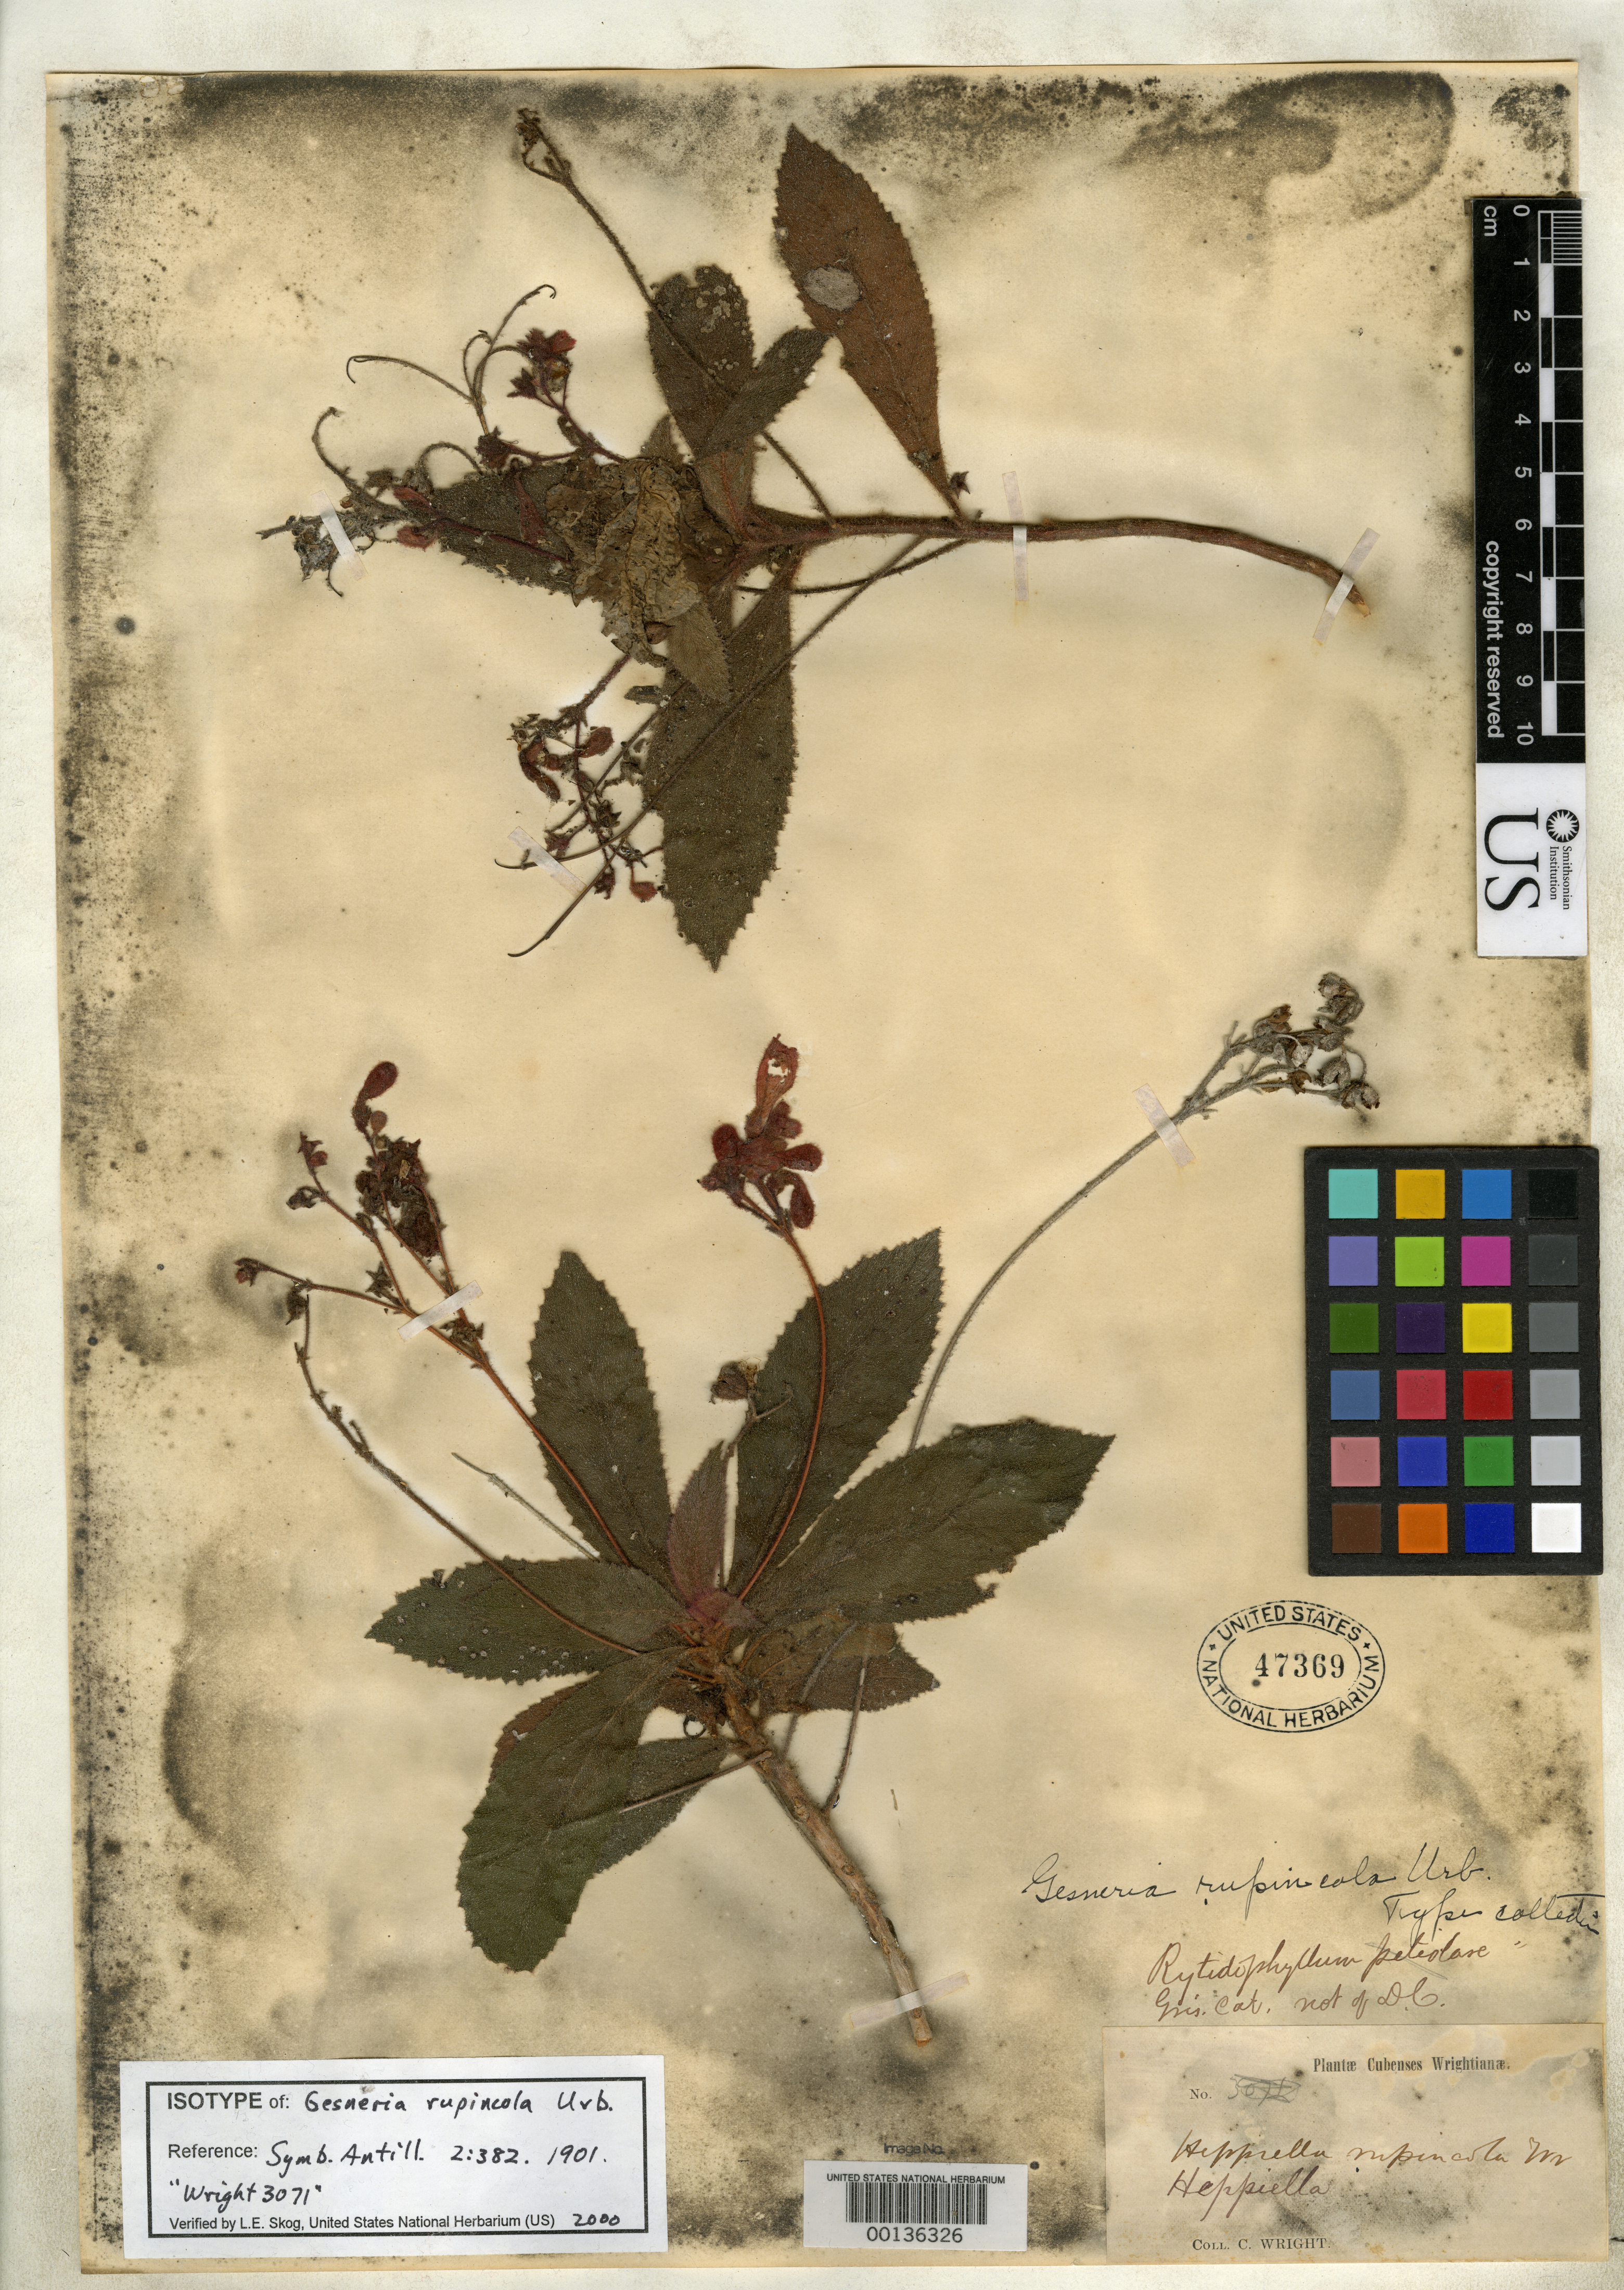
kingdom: Plantae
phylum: Tracheophyta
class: Magnoliopsida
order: Lamiales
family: Gesneriaceae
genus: Gesneria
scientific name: Gesneria rupincola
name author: Urb.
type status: Isotype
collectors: C. Wright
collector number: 3071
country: Cuba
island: Greater Antilles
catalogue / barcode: US 47369